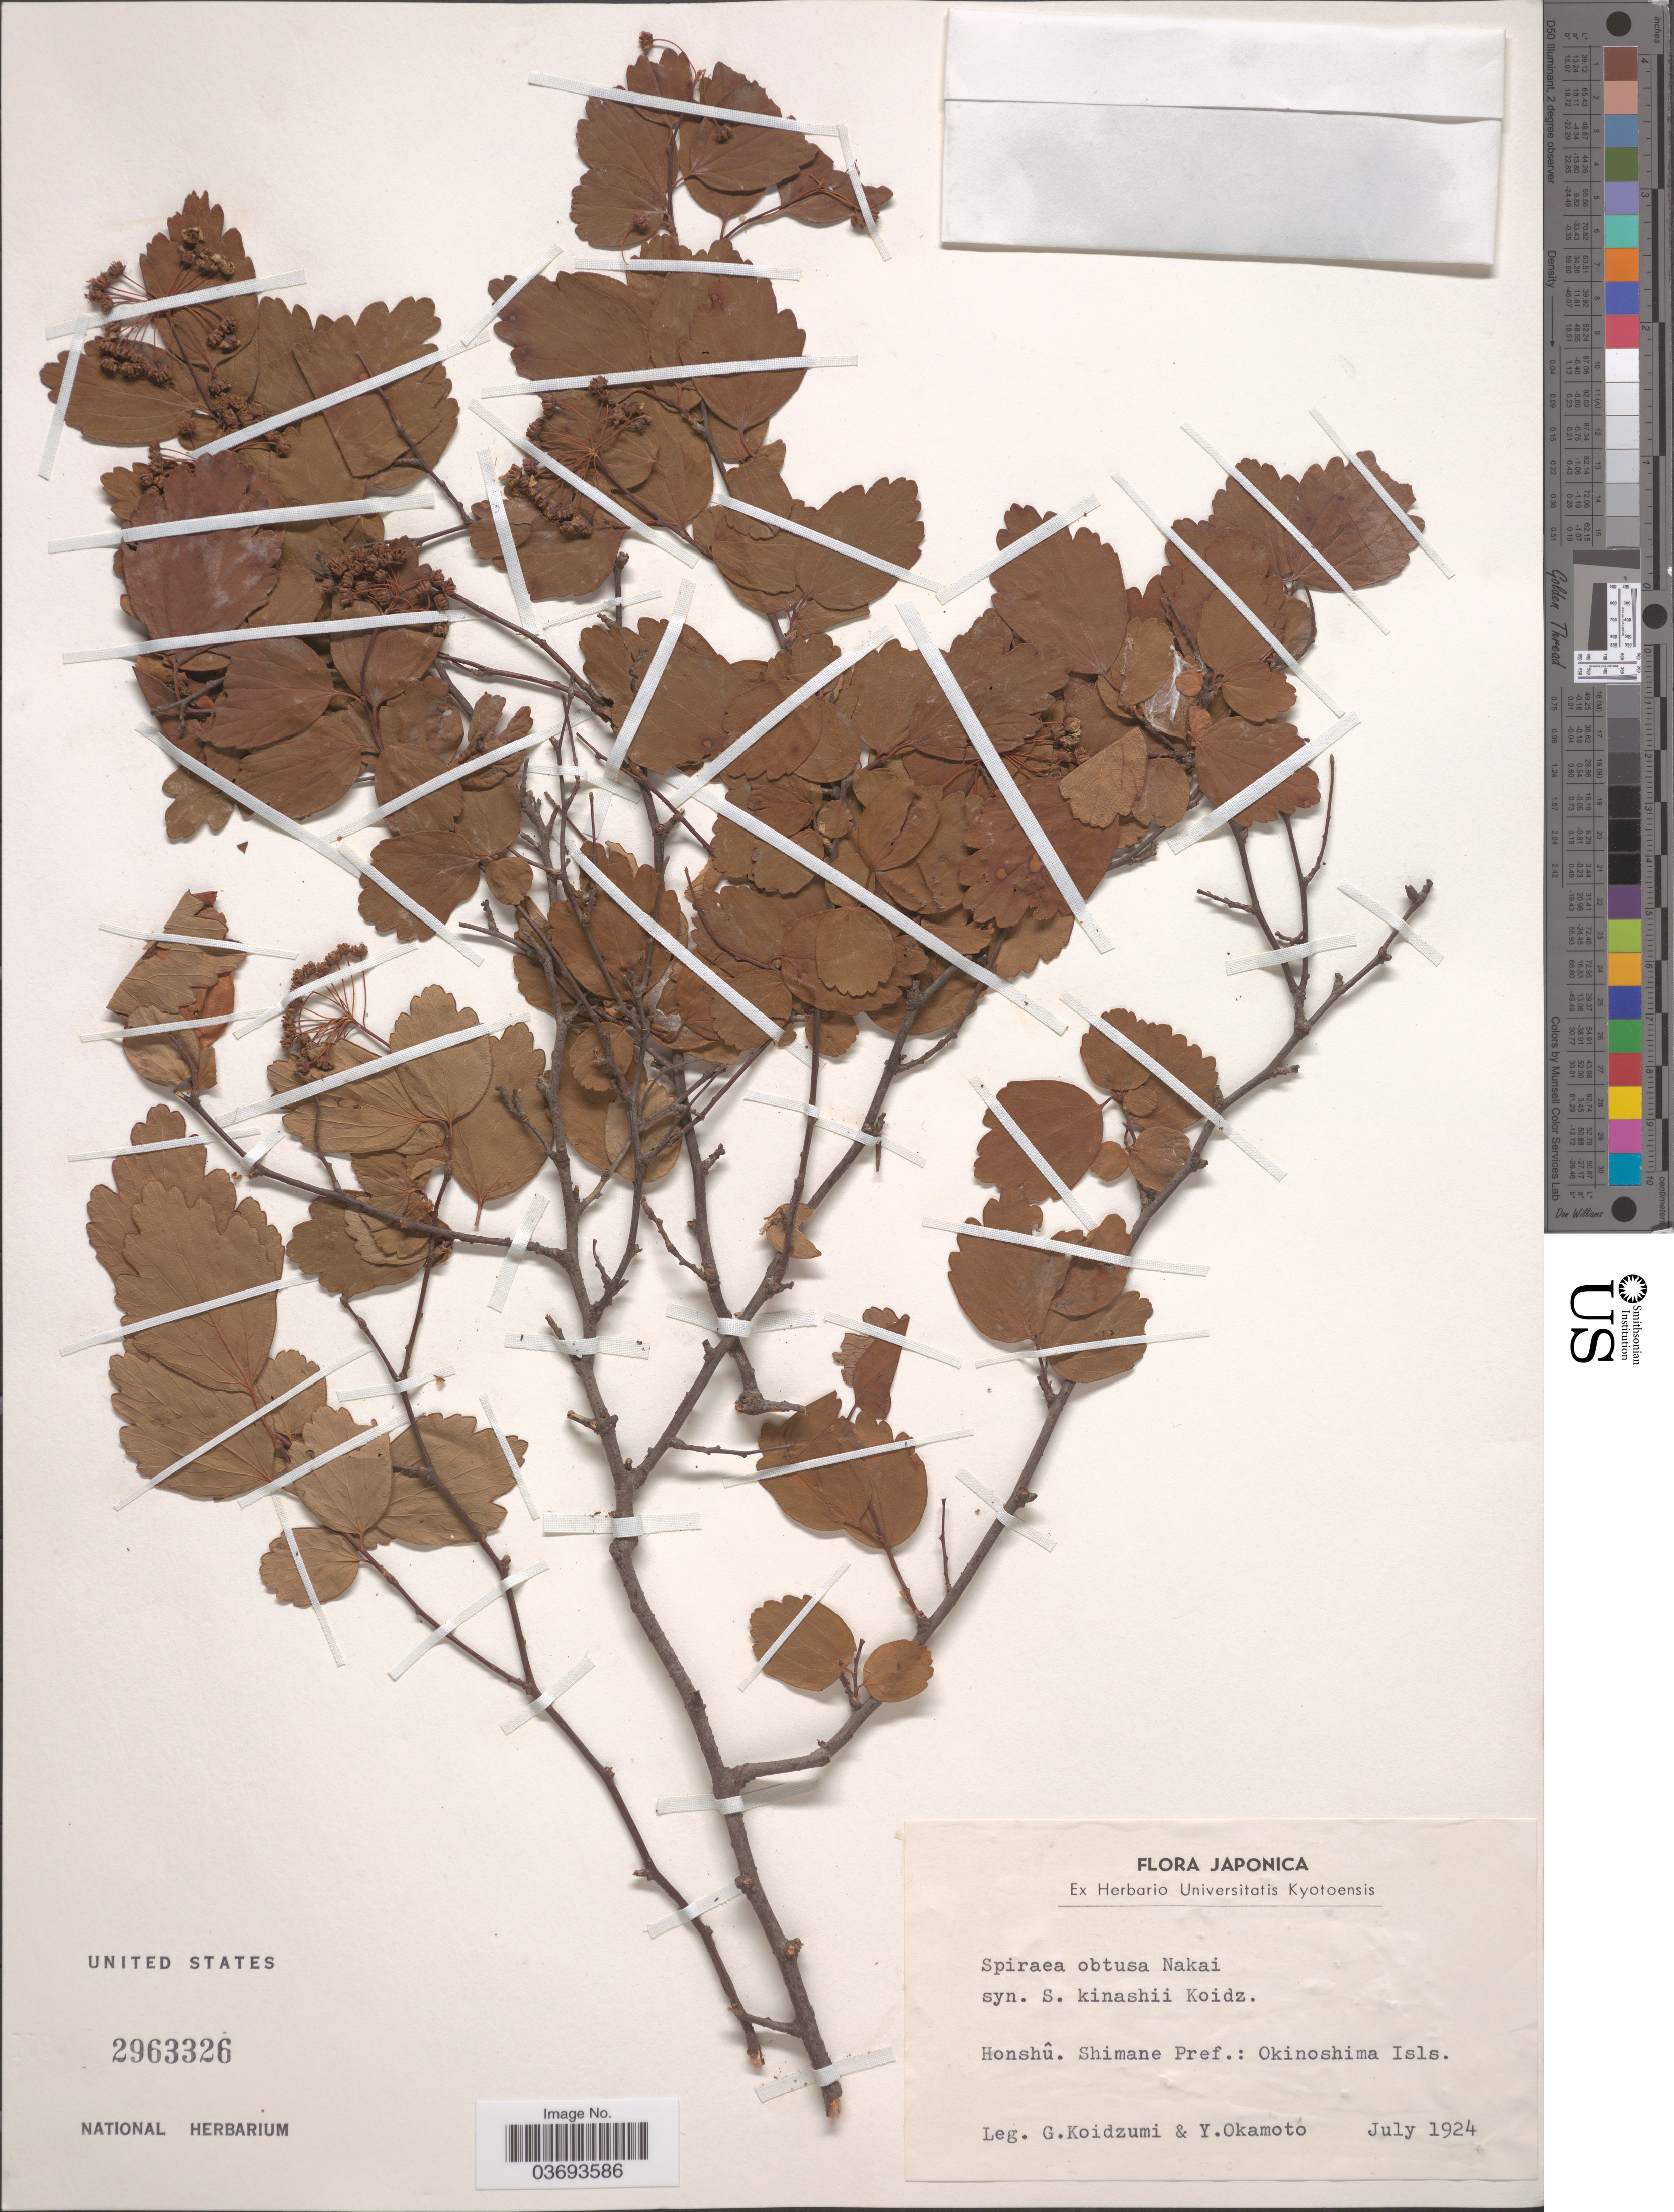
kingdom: Plantae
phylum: Tracheophyta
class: Magnoliopsida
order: Rosales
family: Rosaceae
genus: Spiraea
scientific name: Spiraea obtusa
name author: Nakai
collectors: G. Koidzumi & Y. Okamoto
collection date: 1924-07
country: Japan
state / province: Simane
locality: Honshû. Shimane Pref.: Okinoshima Isls.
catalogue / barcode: US 2963326